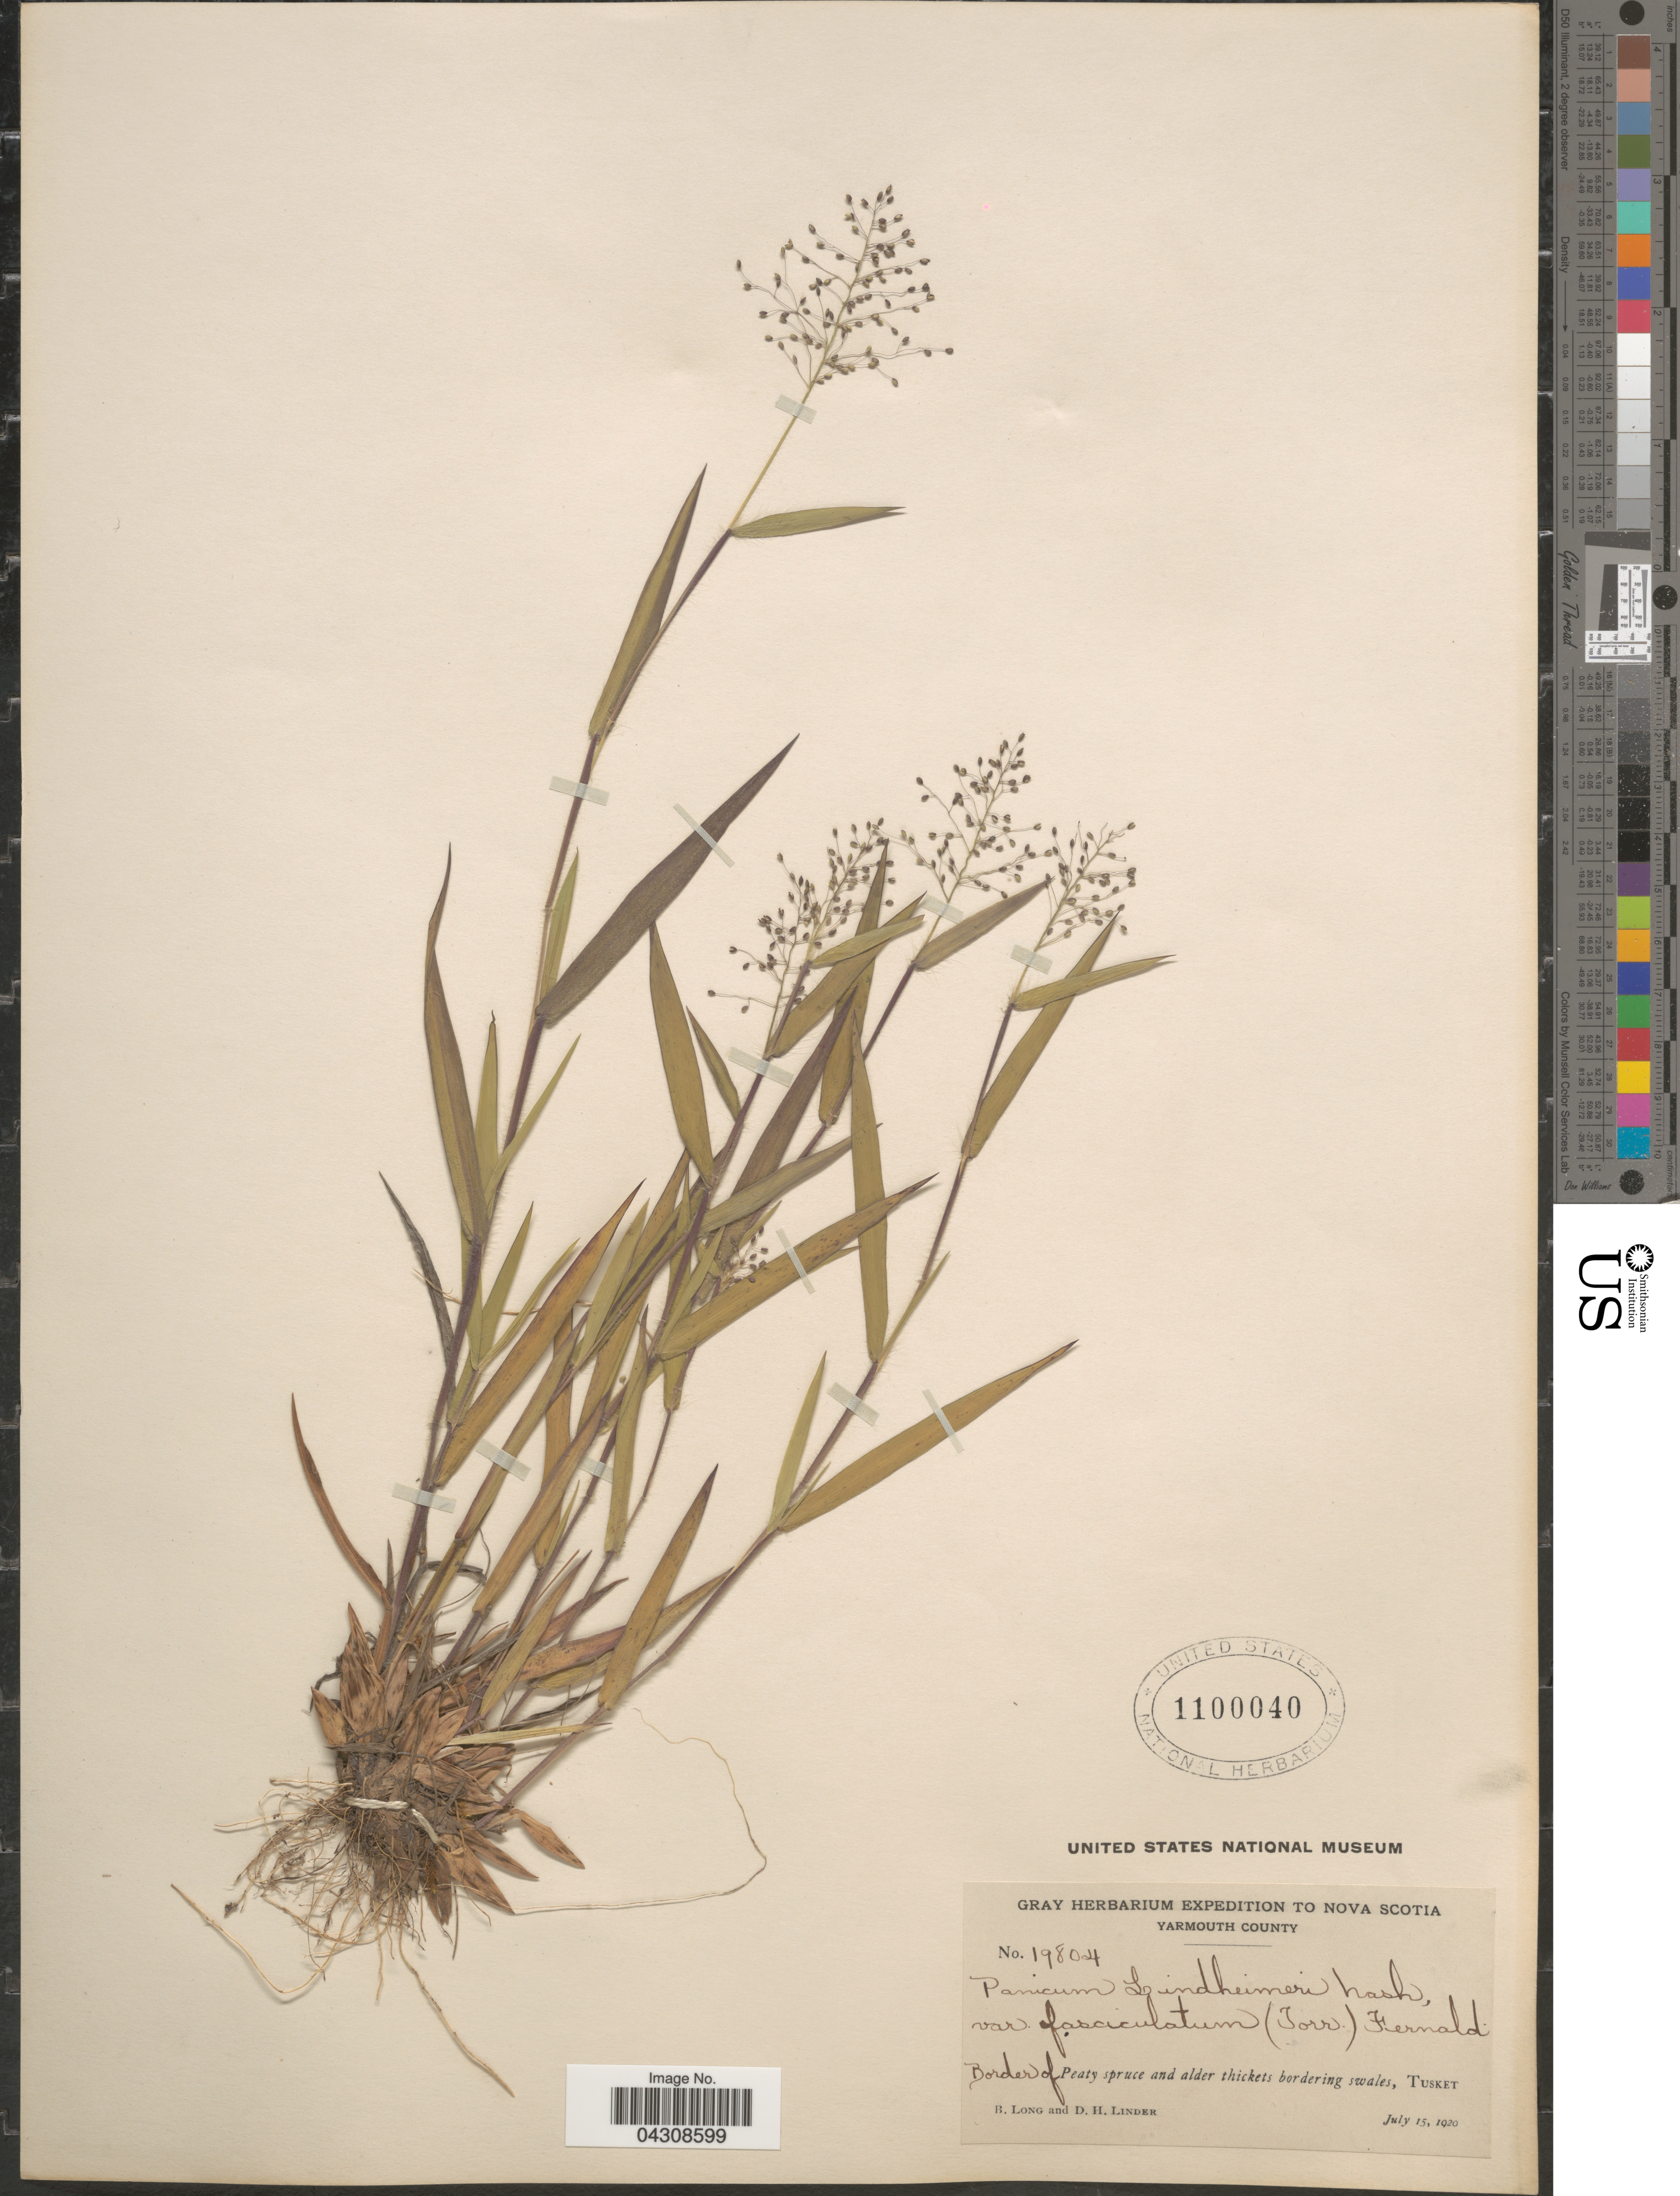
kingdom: Plantae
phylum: Tracheophyta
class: Liliopsida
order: Poales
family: Poaceae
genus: Dichanthelium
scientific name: Dichanthelium acuminatum var. acuminatum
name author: (Sw.) Gould & C.A. Clark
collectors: B. Long & D. Linder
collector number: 19804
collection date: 1920-07-15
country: Canada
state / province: Nova Scotia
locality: Gray Herbarium Expedition to Nova Scotia. Yarmouth County. Border of Peaty spruce and alder thickets bordering swales, Tusket.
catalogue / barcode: US 1100040